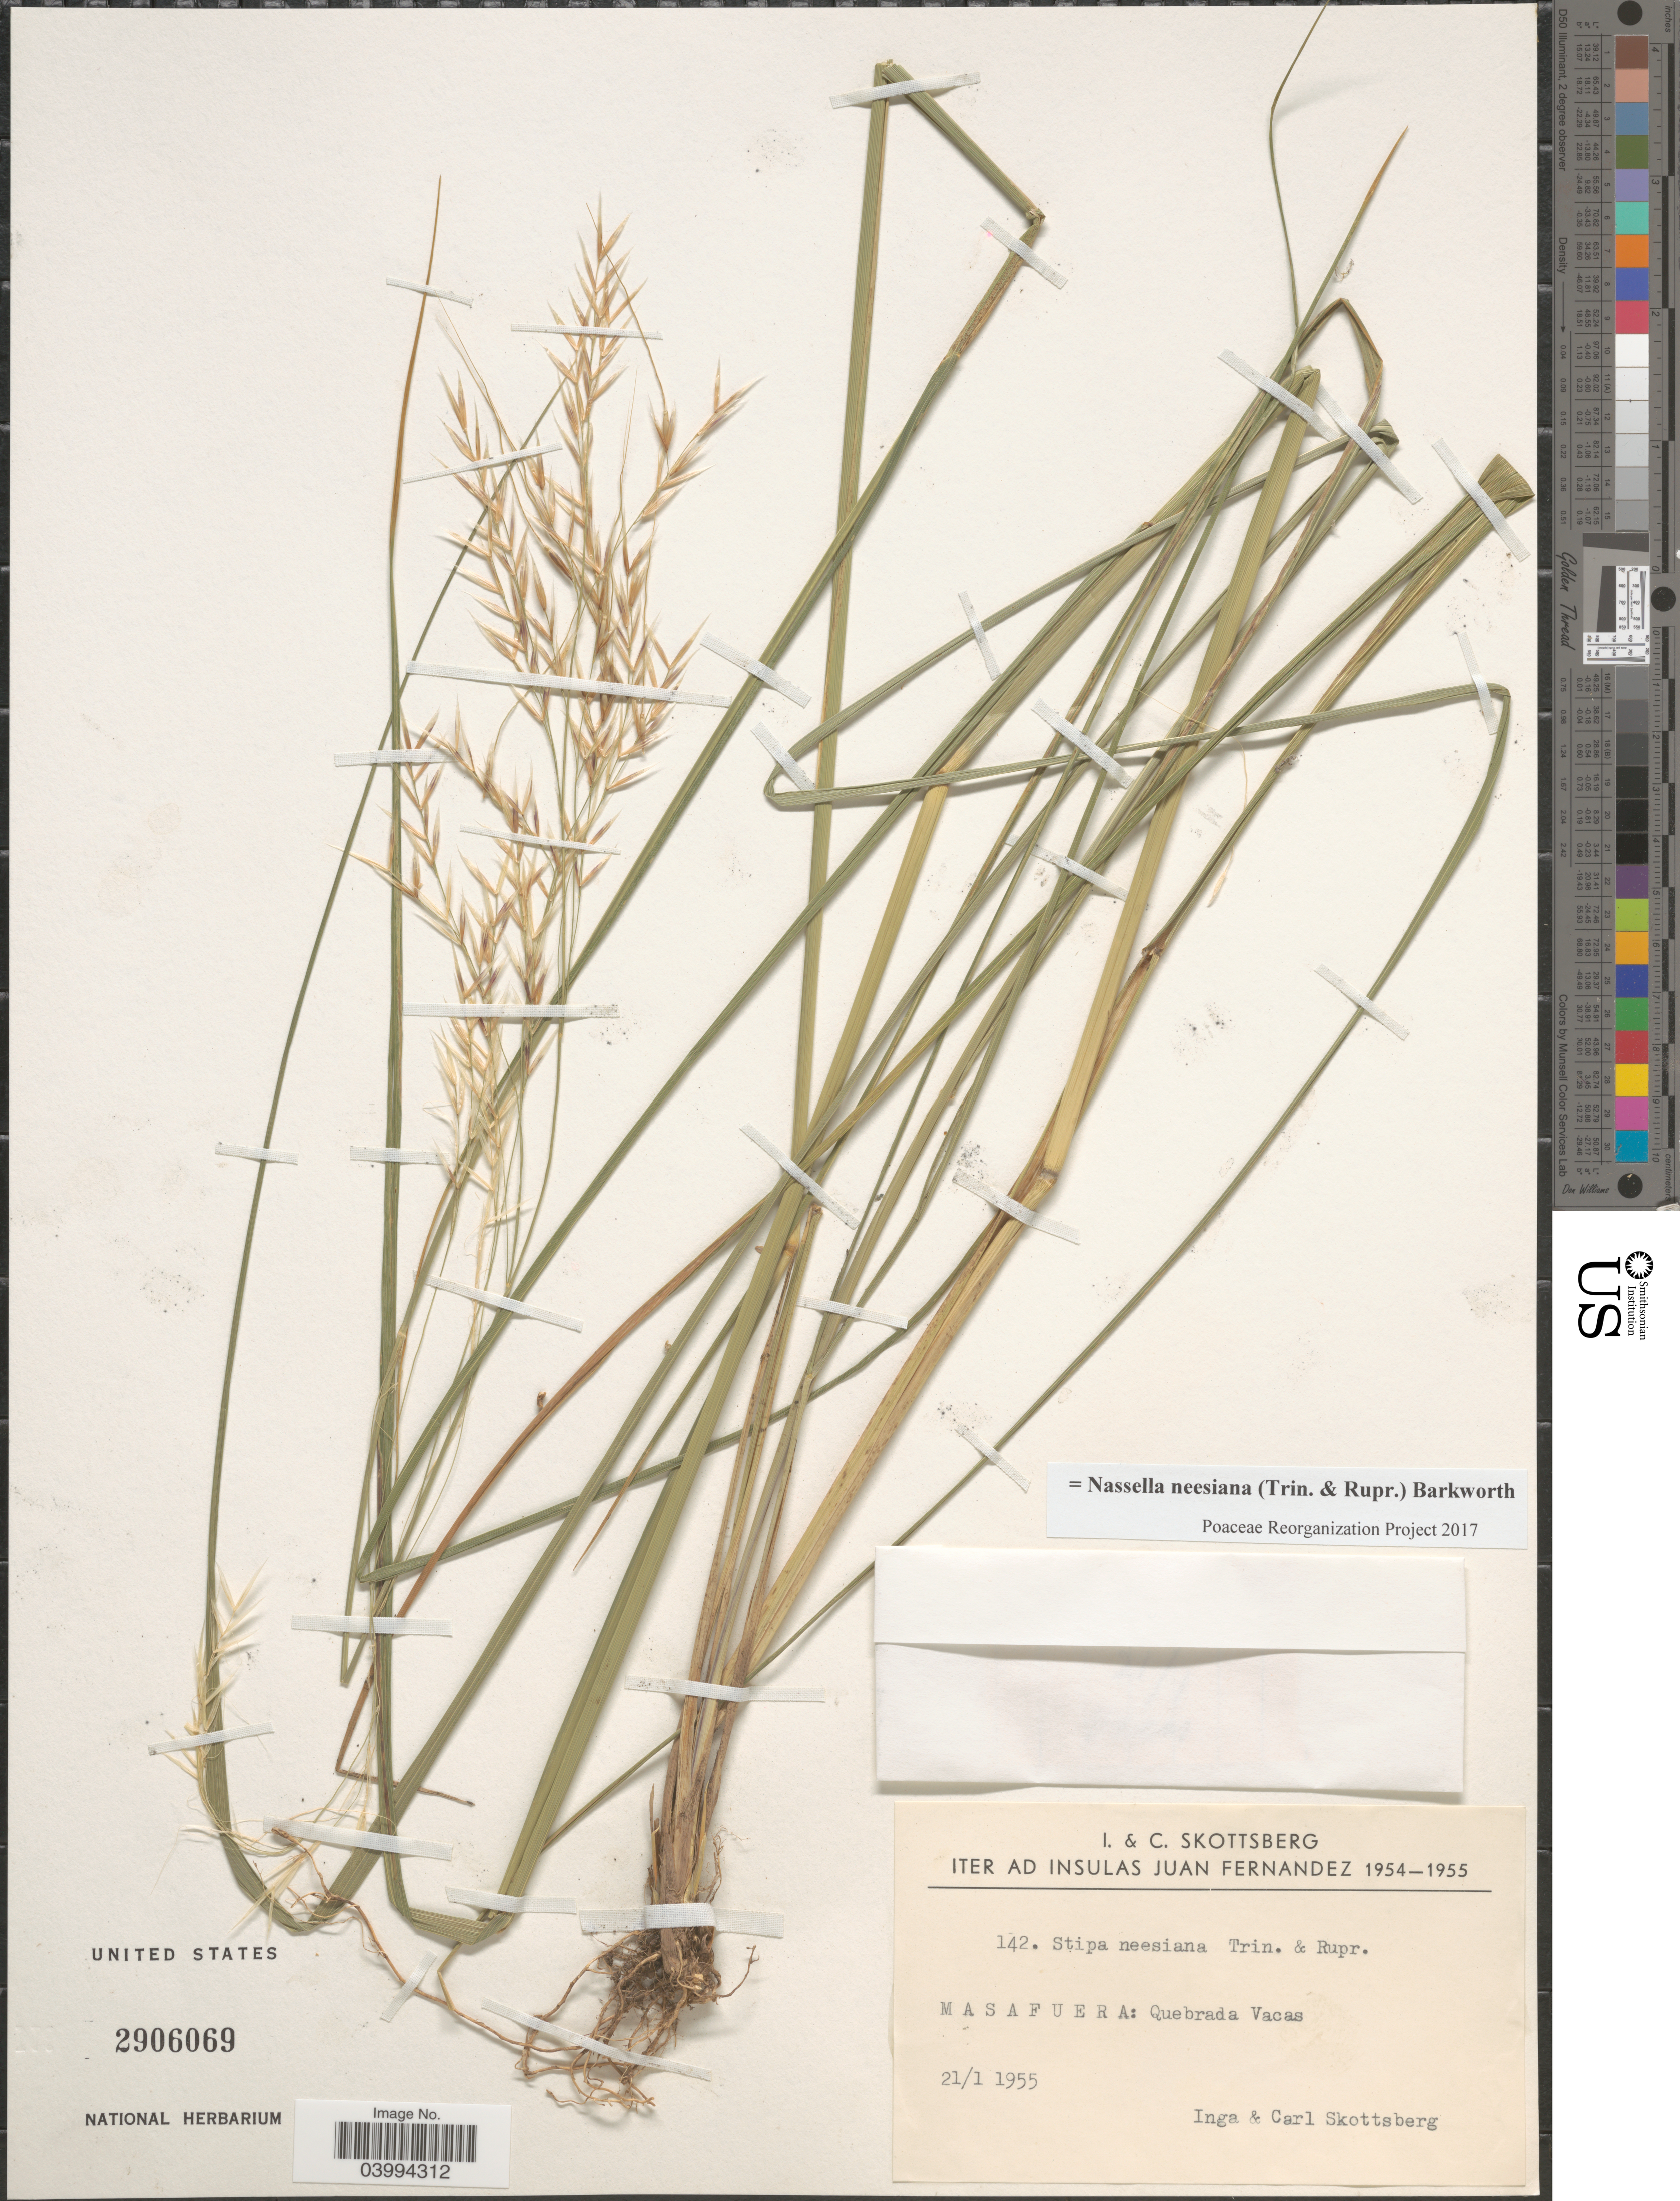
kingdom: Plantae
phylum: Tracheophyta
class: Liliopsida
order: Poales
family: Poaceae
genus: Nassella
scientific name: Nassella neesiana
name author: (Trin. & Rupr.) Barkworth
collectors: I. Skottsberg & C. Skottsberg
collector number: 142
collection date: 1955-01-21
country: Chile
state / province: Valparaíso (V)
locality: Iter ad Insulas Juan Fernandez. Masafuera: Quebrada Vacas.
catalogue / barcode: US 2906069